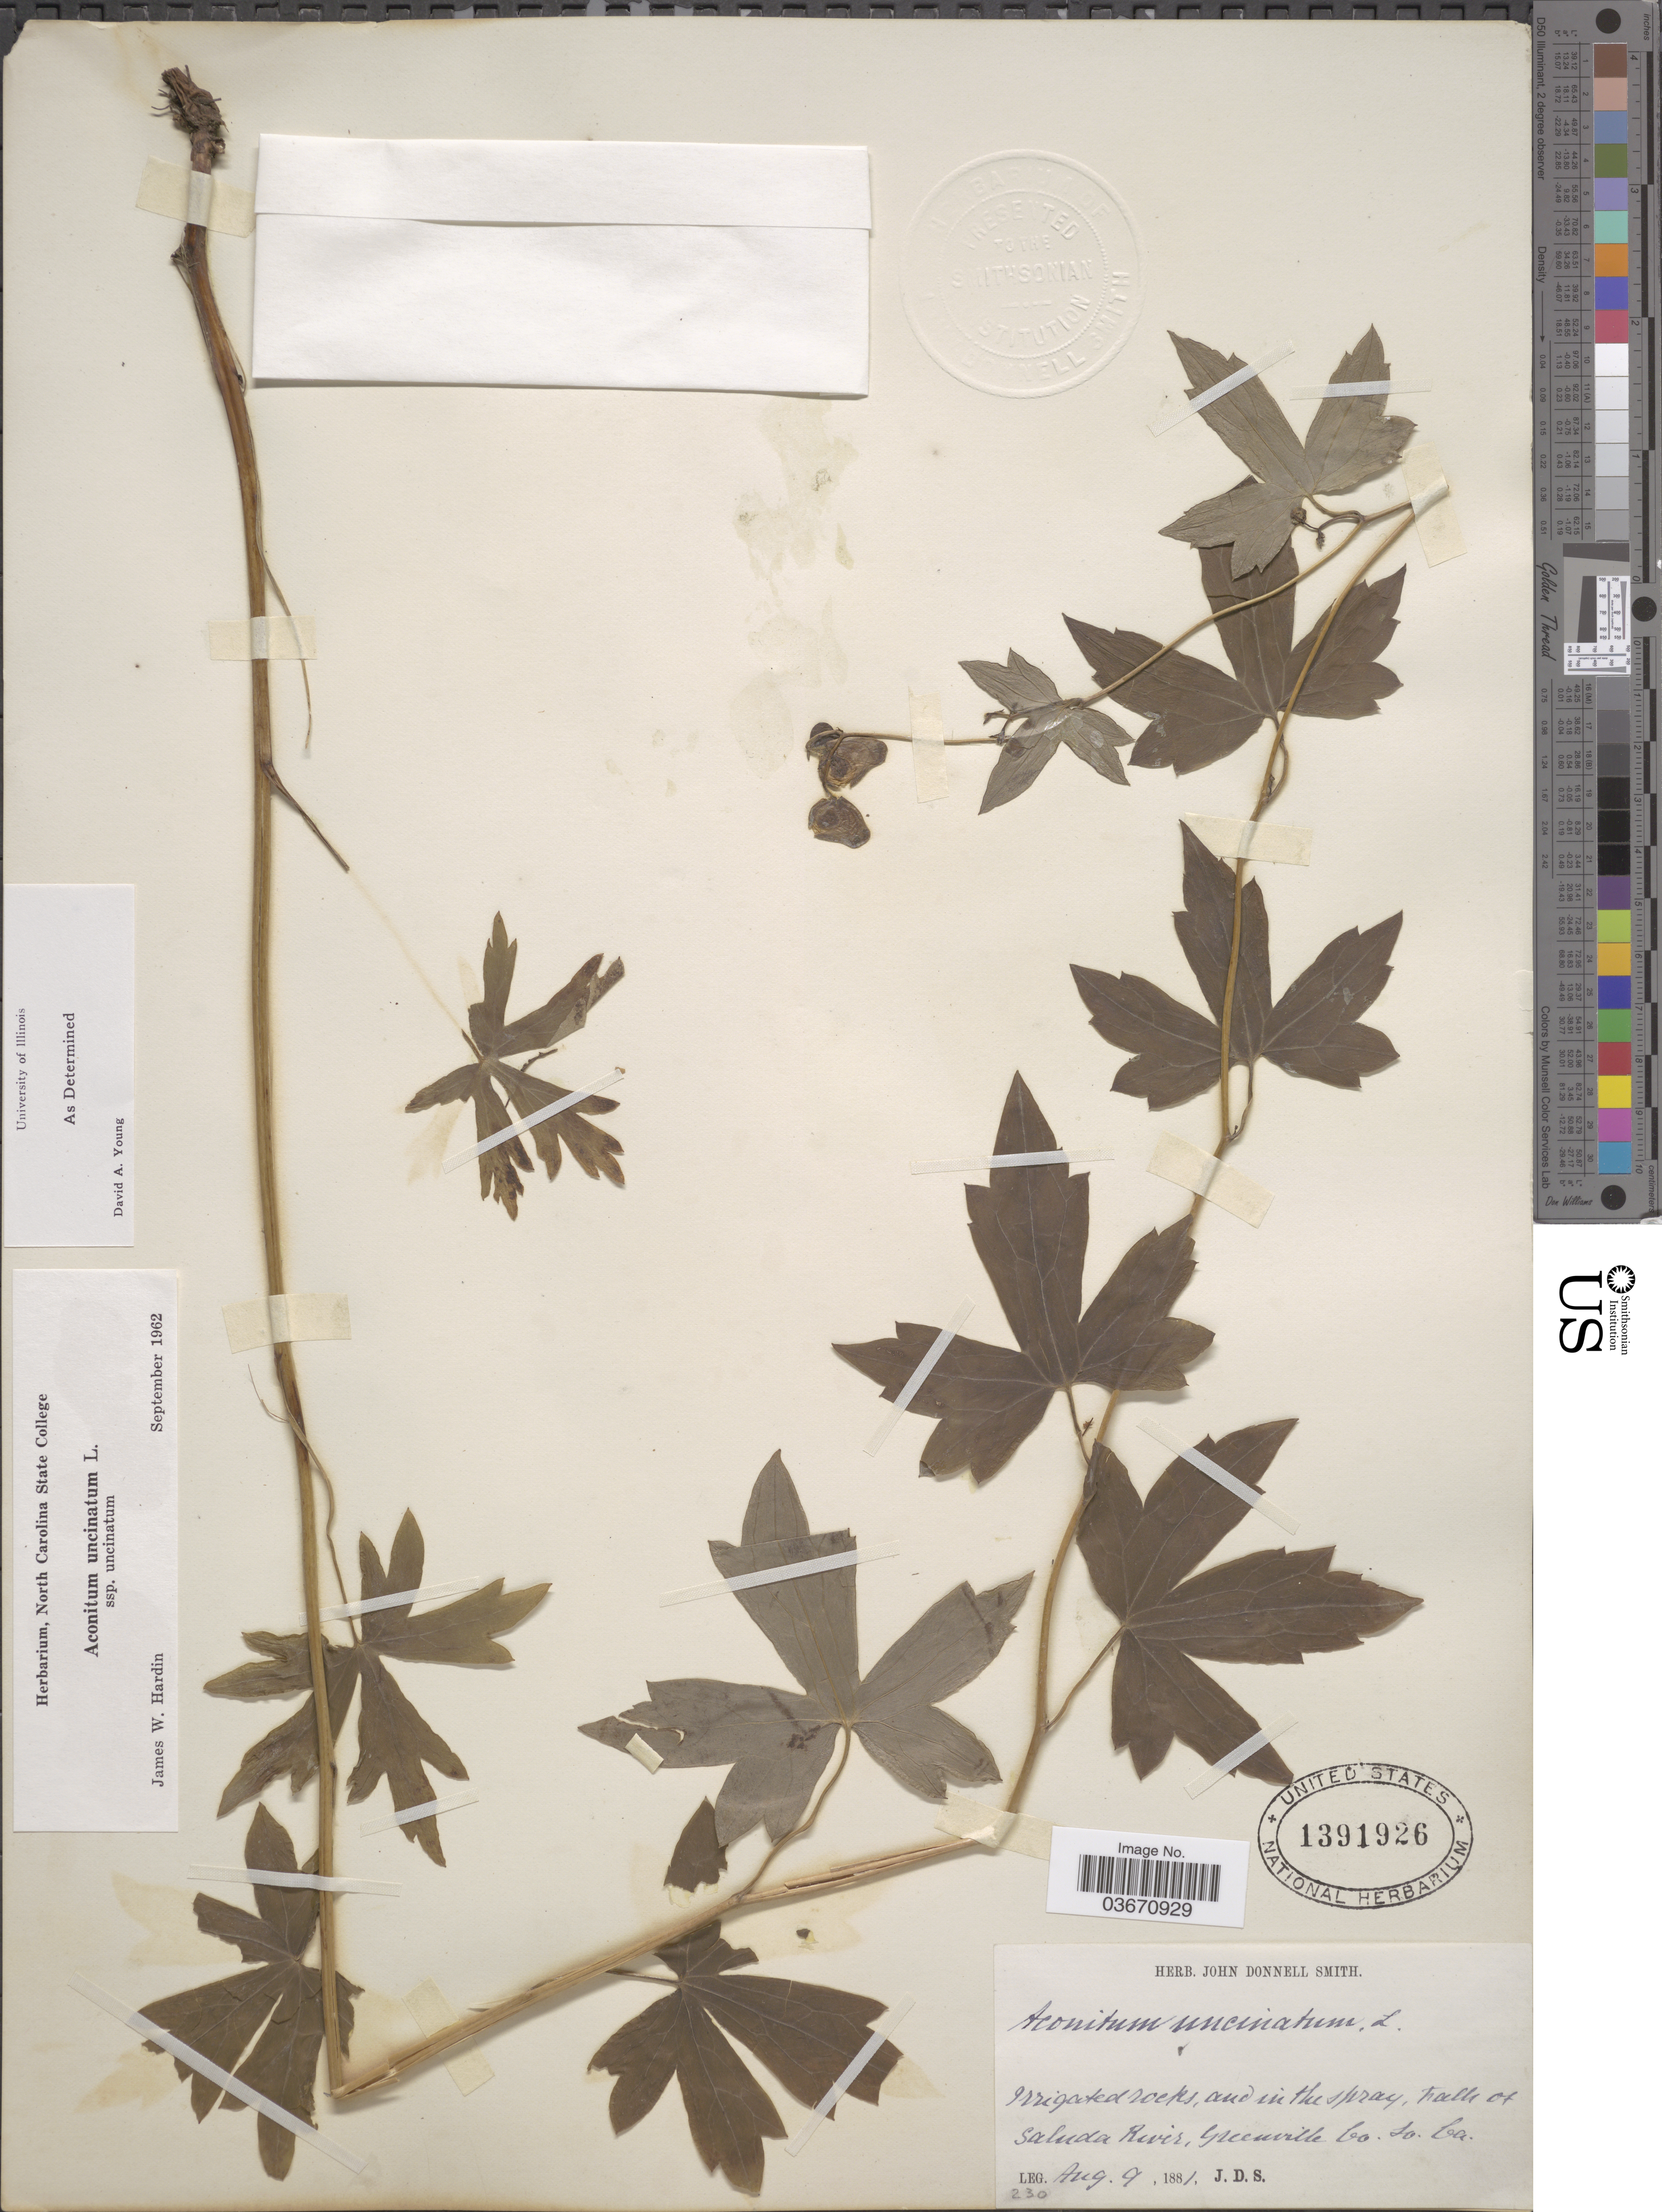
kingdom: Plantae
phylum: Tracheophyta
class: Magnoliopsida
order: Ranunculales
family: Ranunculaceae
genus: Aconitum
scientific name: Aconitum uncinatum var. uncinatum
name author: L.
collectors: J. Donnell Smith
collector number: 230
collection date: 1881-08-09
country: United States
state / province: South Carolina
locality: Irrigated rocks, and in the spray, Falls of Saluda River, Greenville Co.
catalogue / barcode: US 1391926